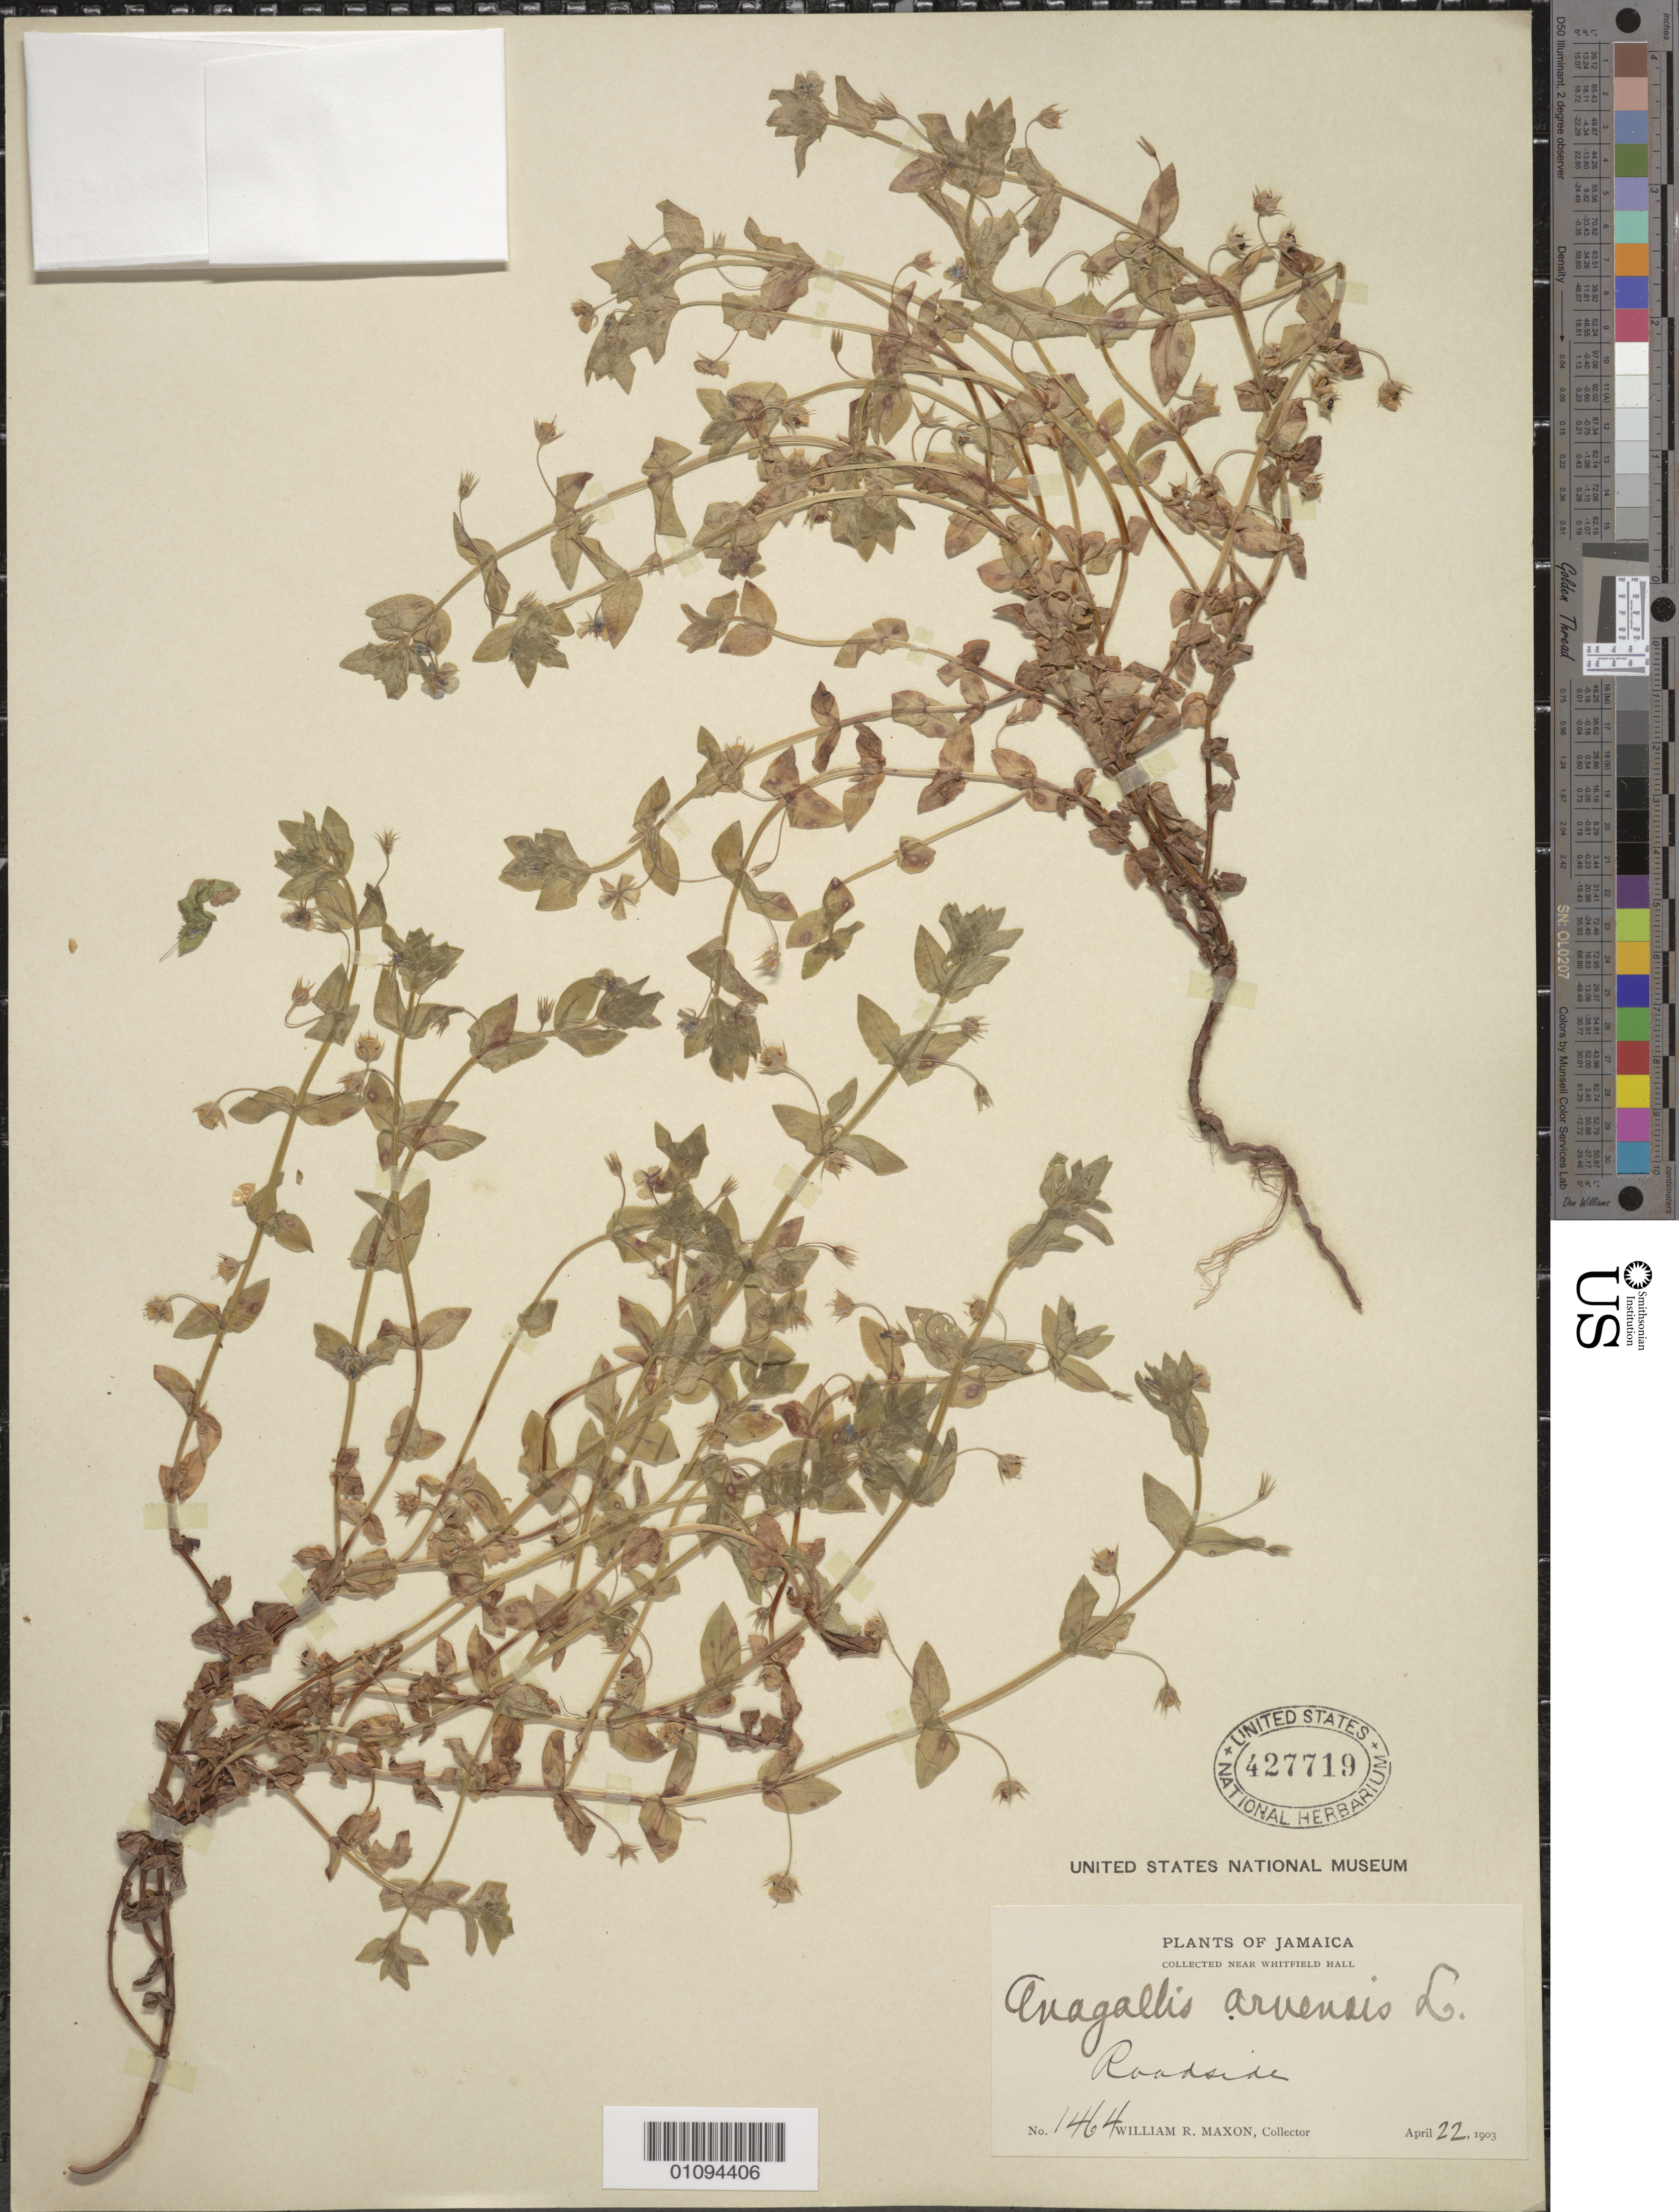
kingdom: Plantae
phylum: Tracheophyta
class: Magnoliopsida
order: Ericales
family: Primulaceae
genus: Anagallis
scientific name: Anagallis arvensis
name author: L.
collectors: W. R. Maxon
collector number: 1464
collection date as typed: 22 Apr 1903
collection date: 1903-04-22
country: Jamaica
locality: Near Whitfield Hall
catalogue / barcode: US 427719